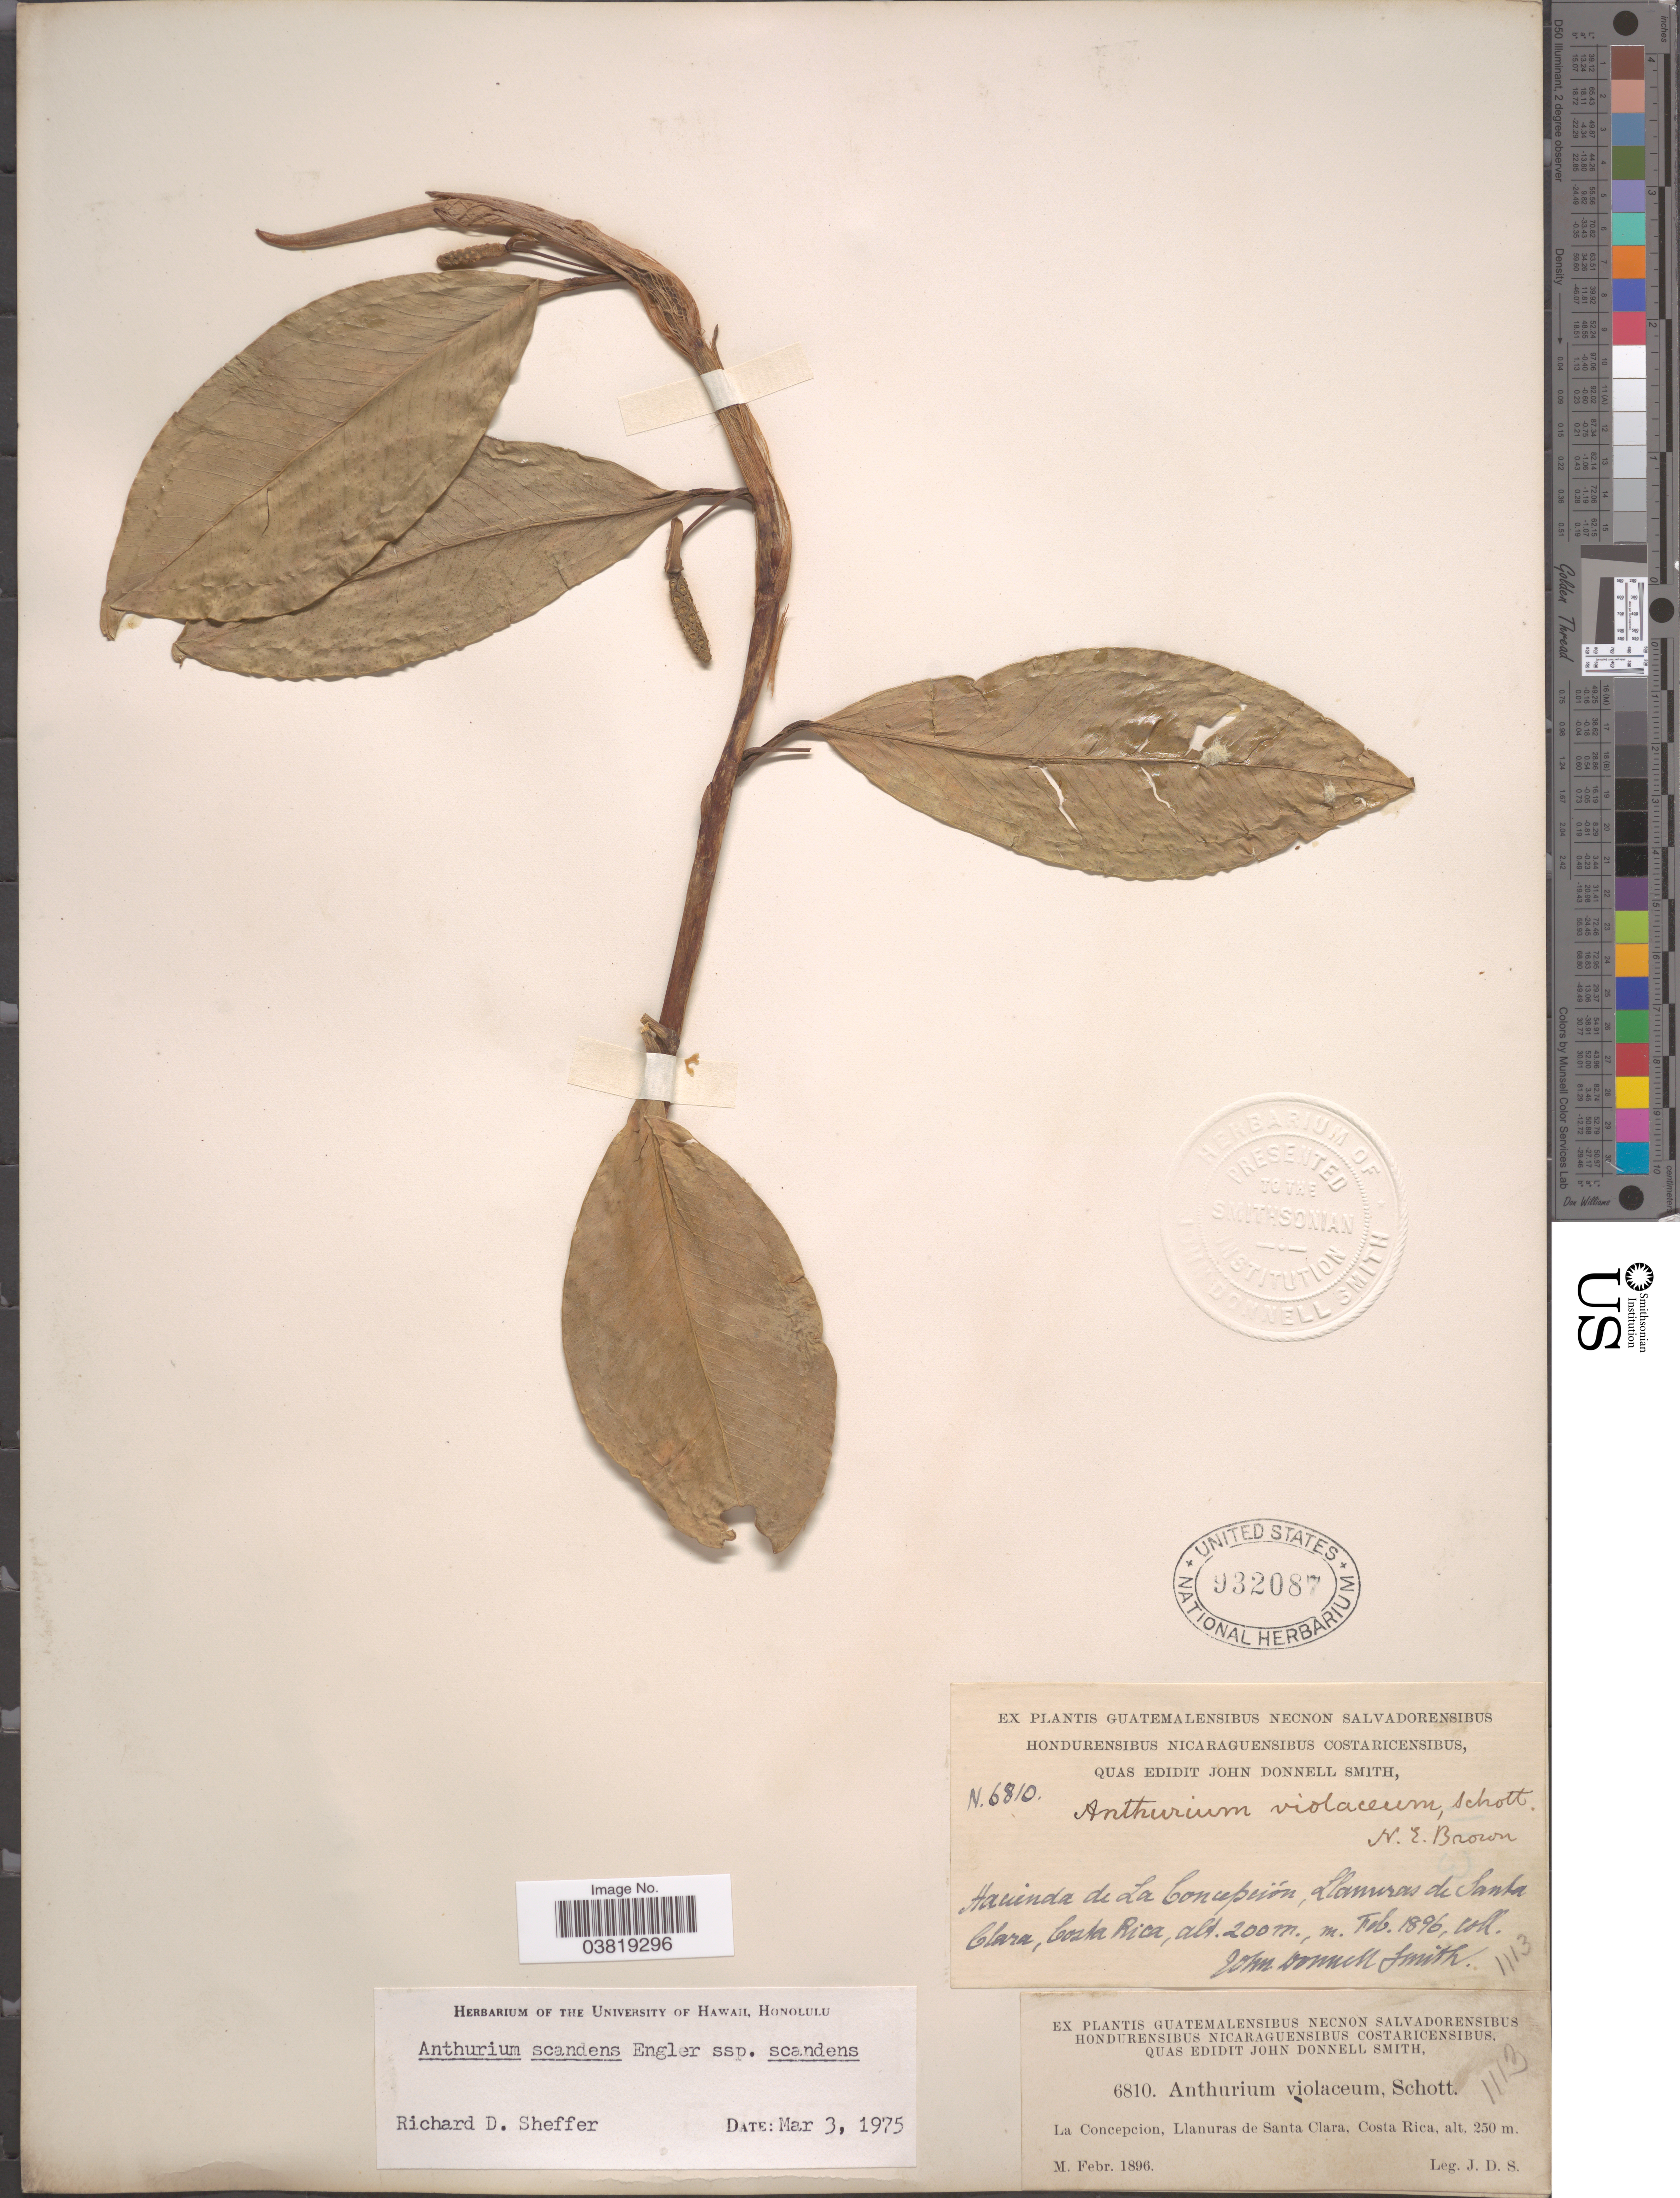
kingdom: Plantae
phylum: Tracheophyta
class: Liliopsida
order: Alismatales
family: Araceae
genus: Anthurium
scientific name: Anthurium scandens var. scandens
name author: (Aubl.) Engl.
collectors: J. Donnell Smith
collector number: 6810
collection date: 1896-02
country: Costa Rica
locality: Hacienda de La Concepcion, Llanuras de Santa Clara.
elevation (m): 200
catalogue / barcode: US 932087